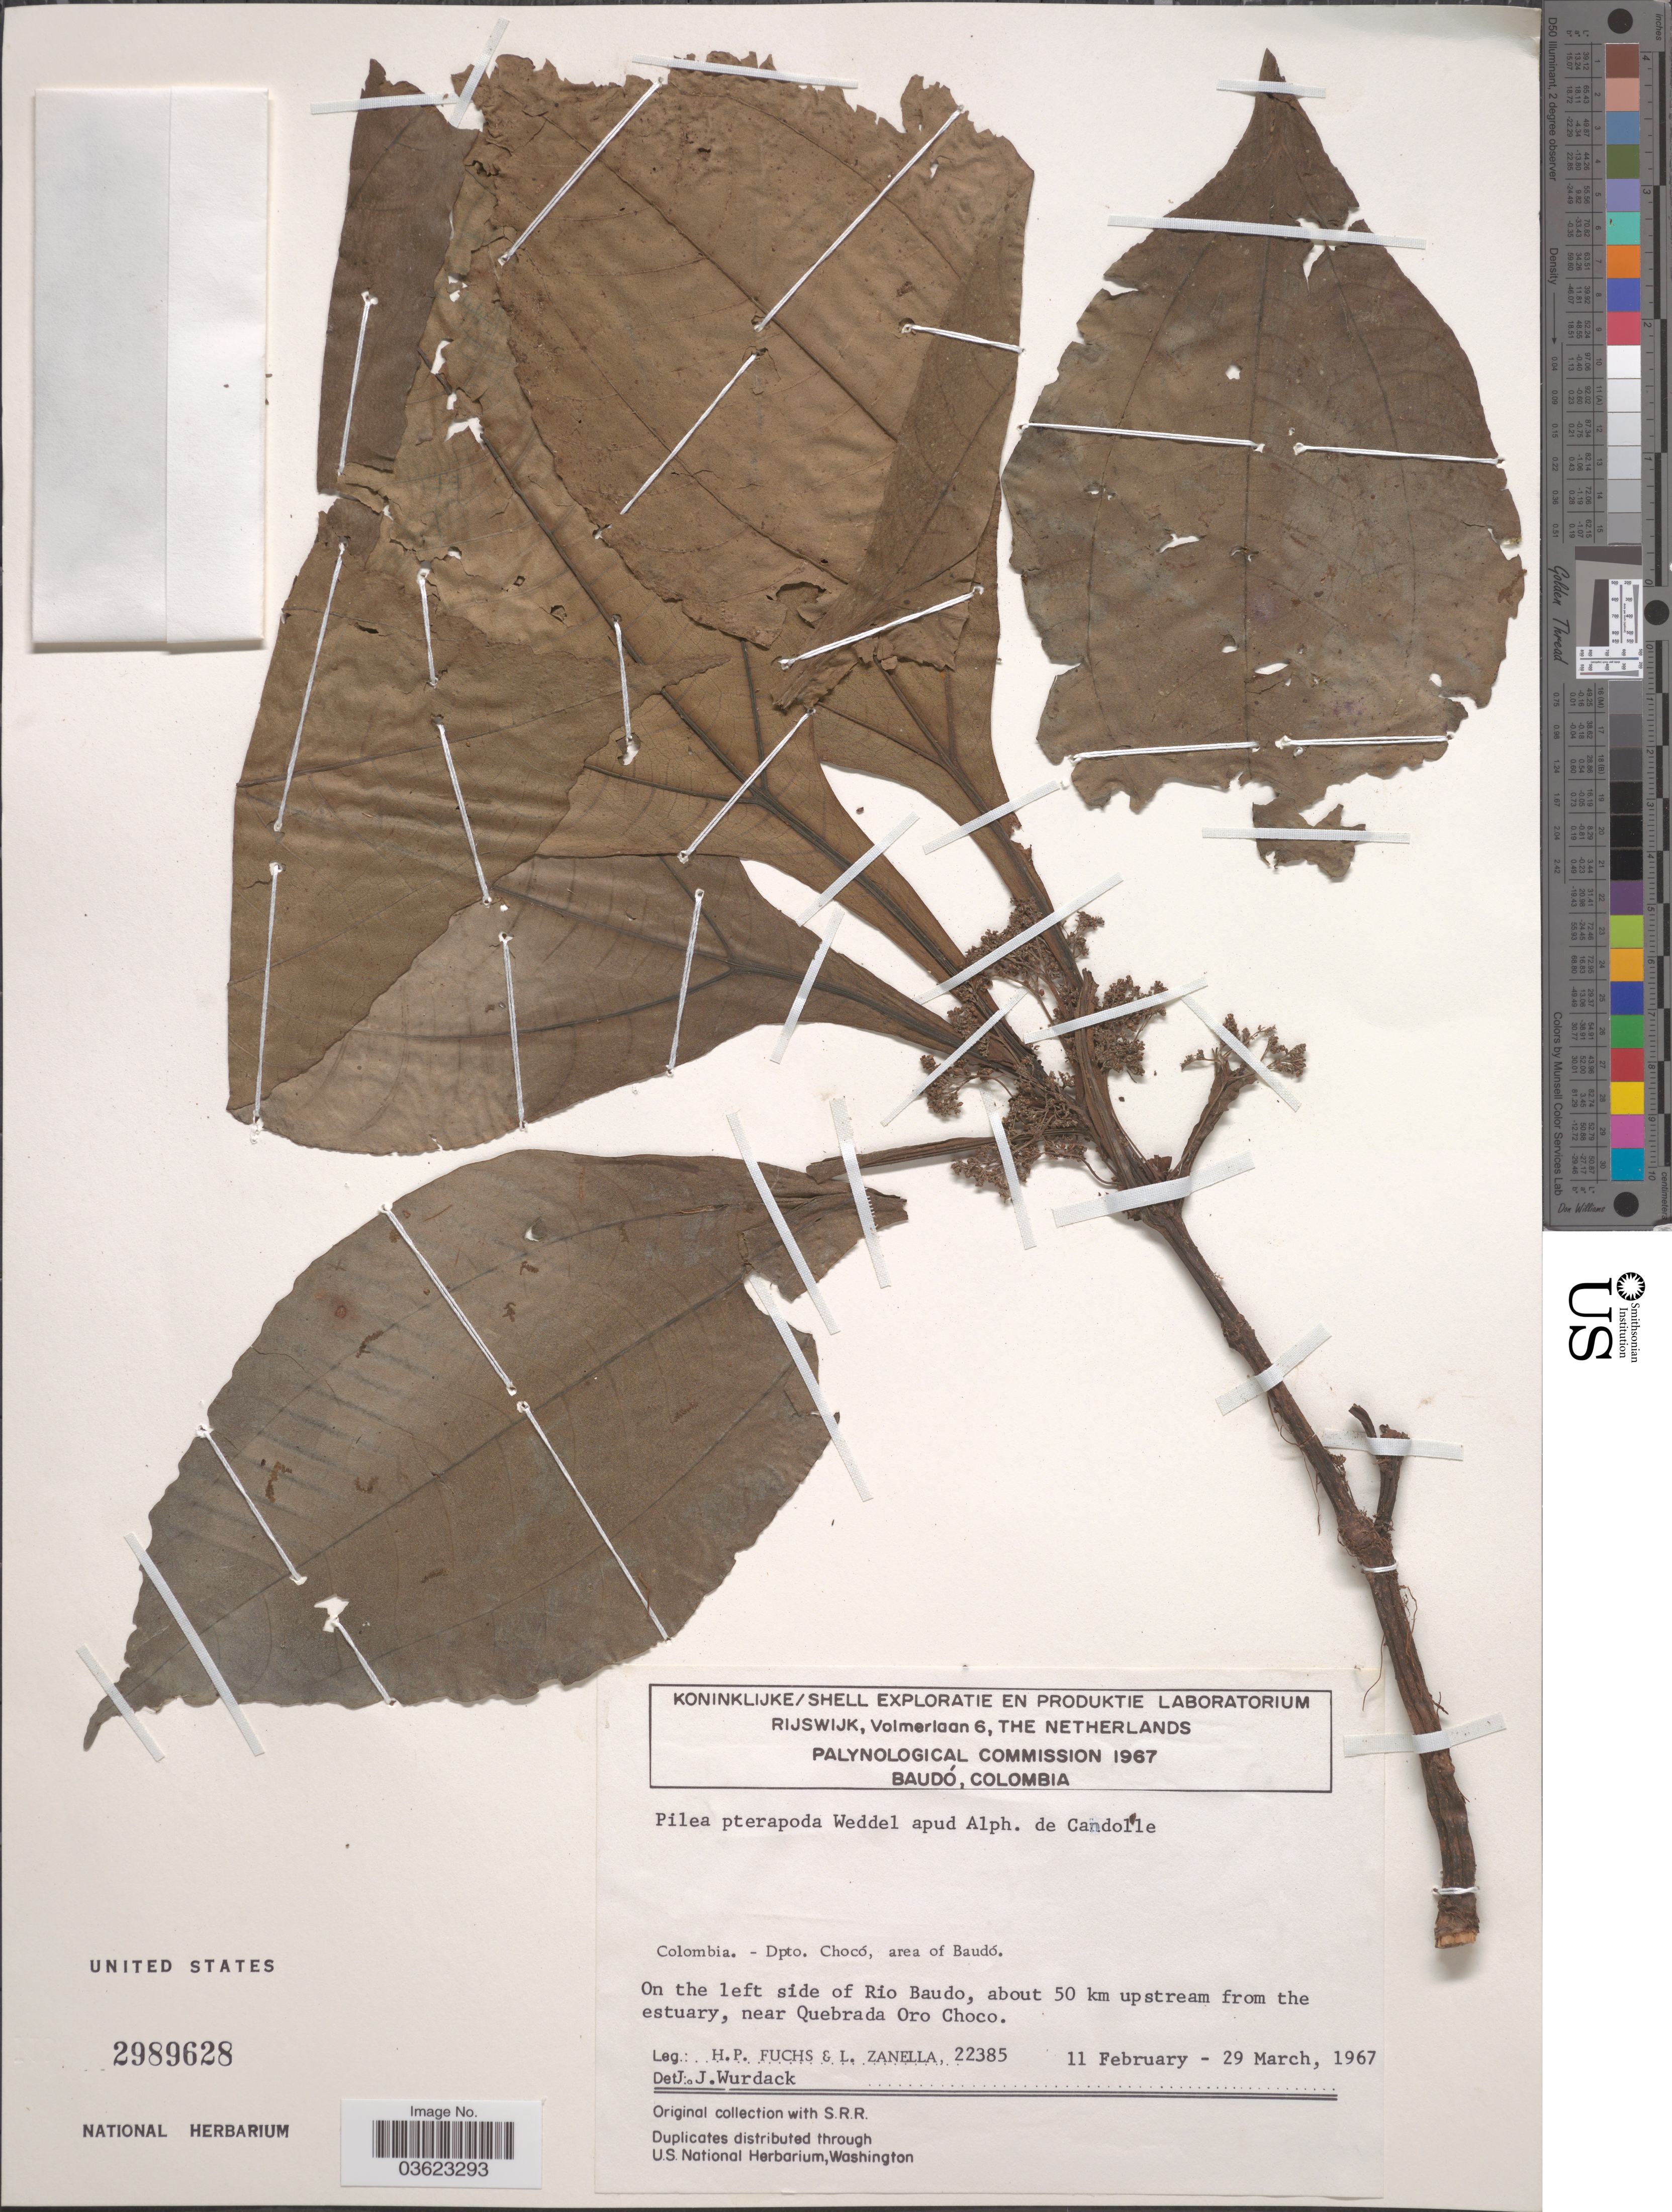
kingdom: Plantae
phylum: Tracheophyta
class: Magnoliopsida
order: Rosales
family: Urticaceae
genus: Pilea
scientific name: Pilea pteropodon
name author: Wedd.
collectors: H. P. Fuchs & L. Zanella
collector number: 22385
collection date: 1967-02-11/1967-03-29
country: Colombia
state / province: Chocó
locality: Dpto. Chocó, area of Baudó. On the left side of Rio Baudo, about 50 km upstream from the estuary, near Quebrada Oro Choco.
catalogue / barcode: US 2989628